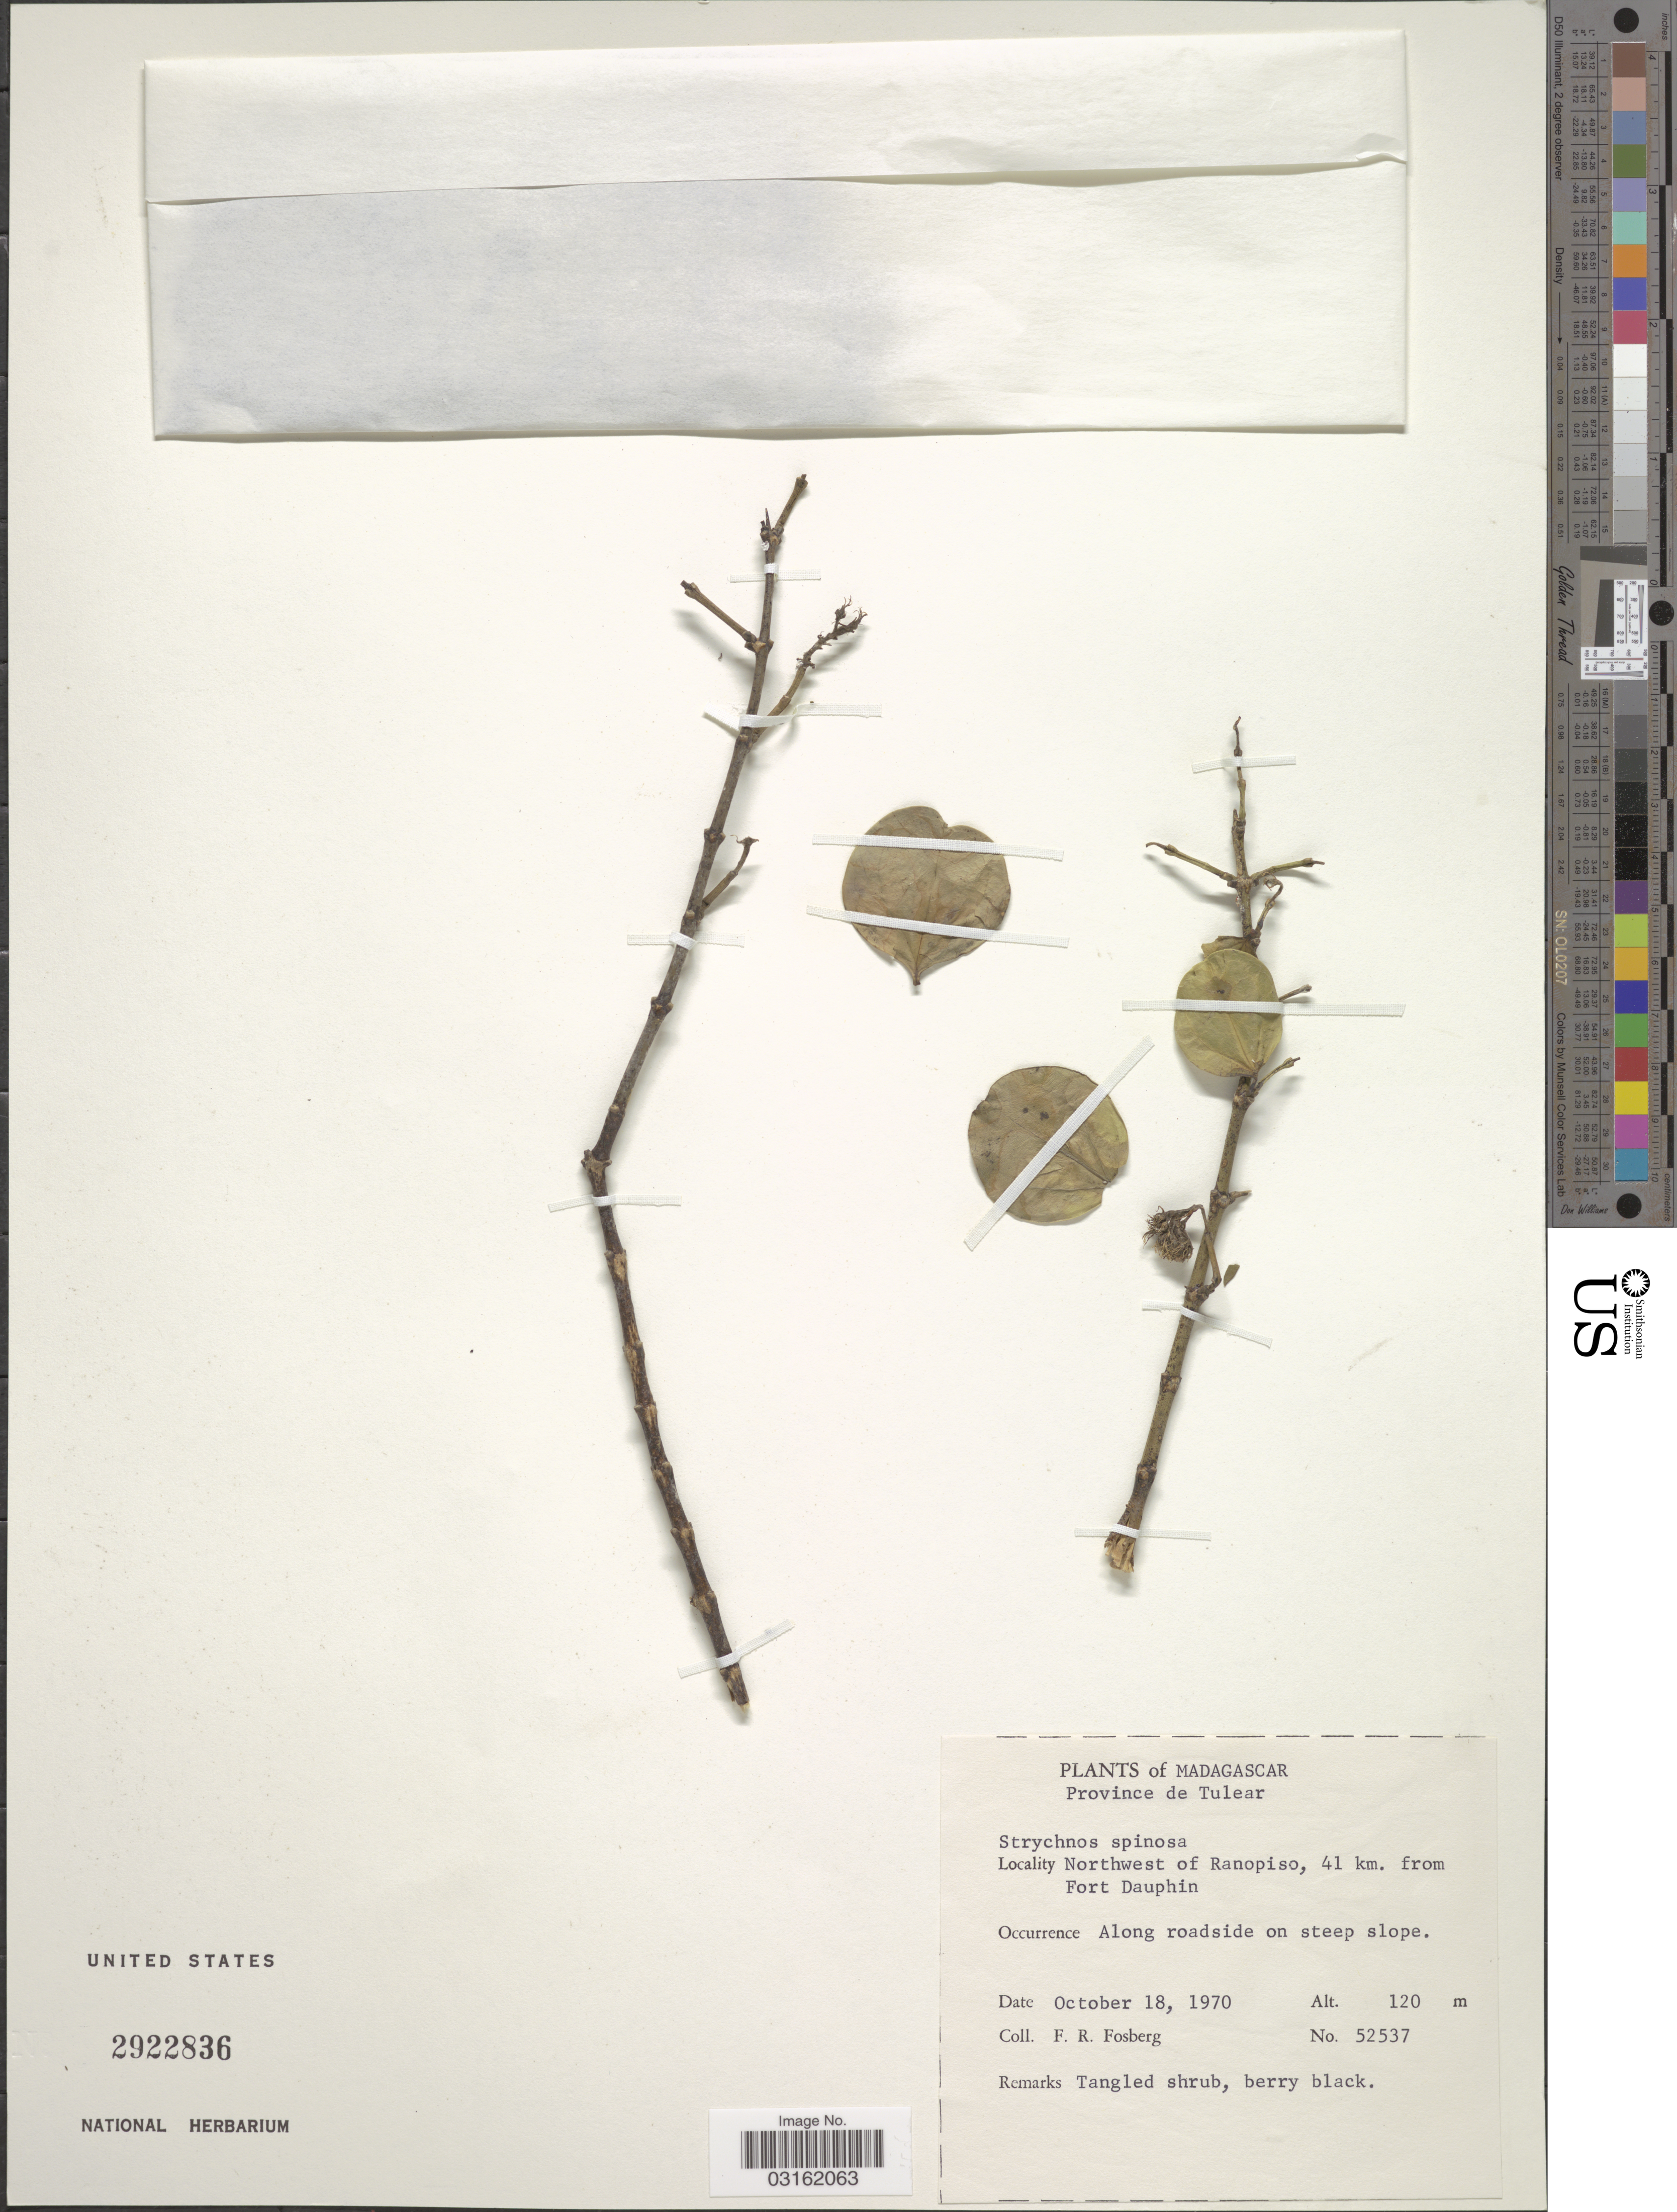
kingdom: Plantae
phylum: Tracheophyta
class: Magnoliopsida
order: Gentianales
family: Loganiaceae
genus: Strychnos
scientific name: Strychnos spinosa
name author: Lam.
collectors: F. Fisberg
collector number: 52537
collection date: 1970-10-18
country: Madagascar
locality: Province de Tulear, Northwest of Ranopiso, 41 km. from Fort Dauphin.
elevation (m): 120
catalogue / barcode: US 2922836